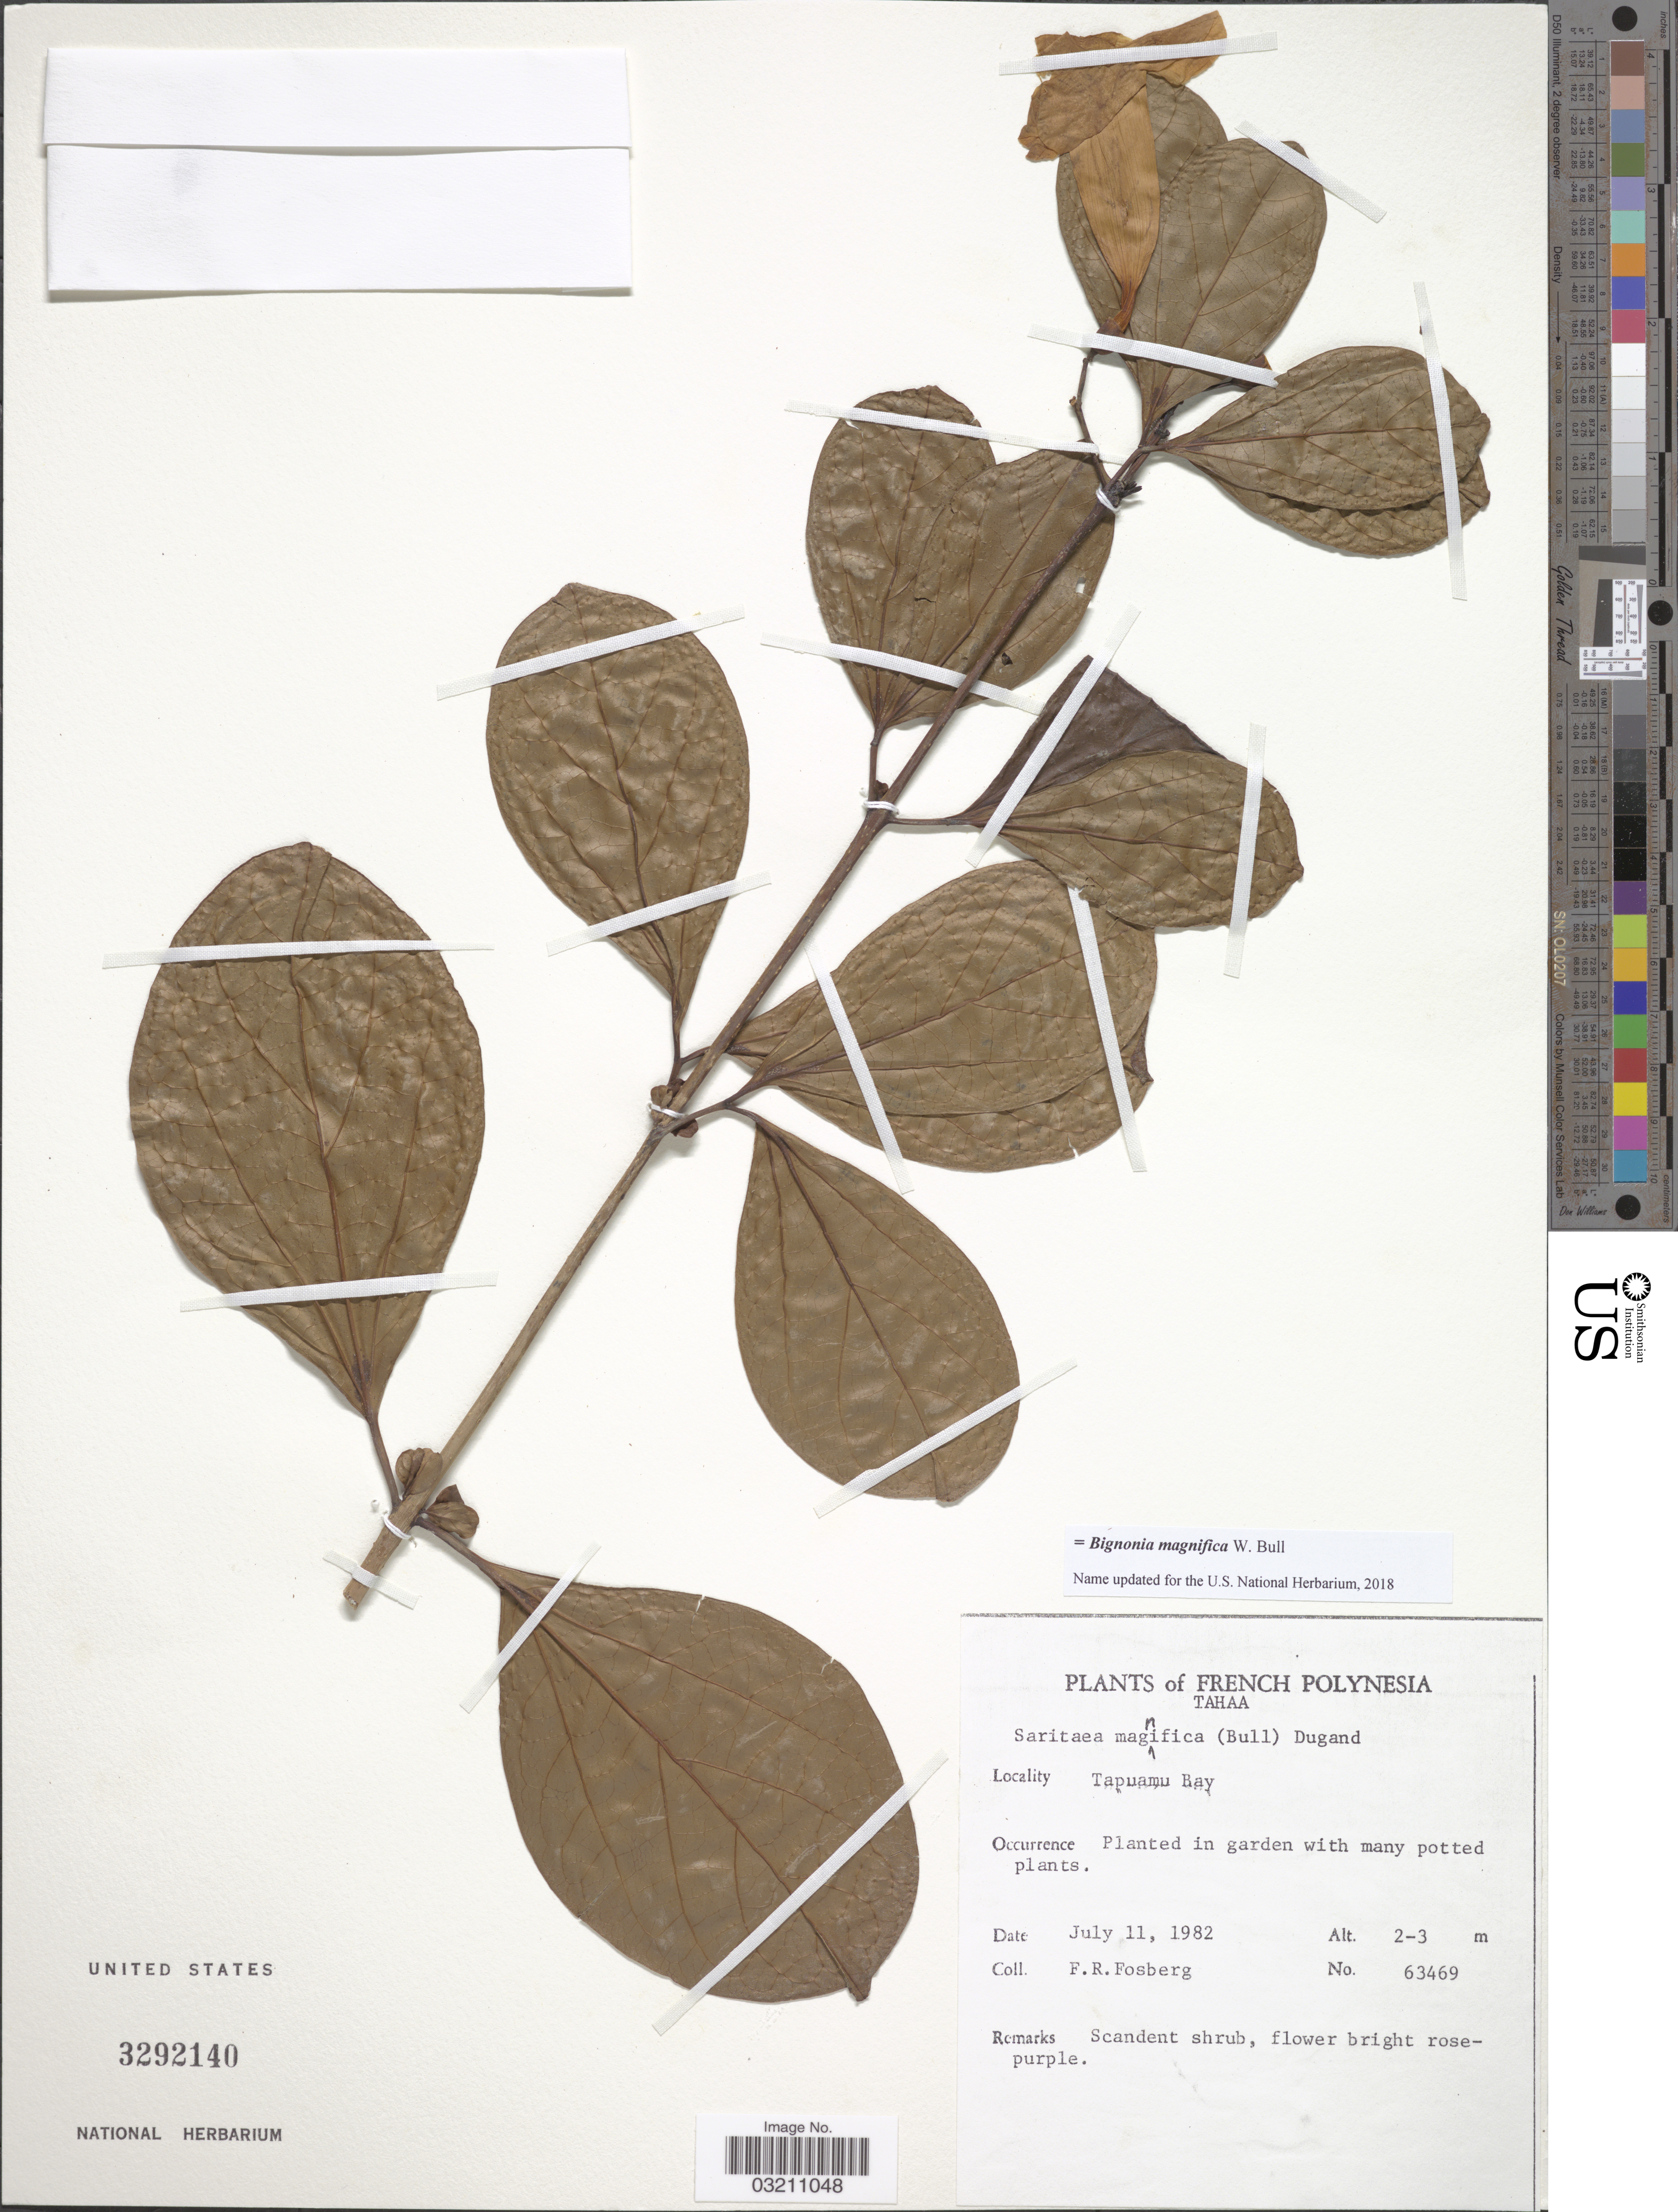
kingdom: Plantae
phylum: Tracheophyta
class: Magnoliopsida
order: Lamiales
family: Bignoniaceae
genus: Bignonia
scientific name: Bignonia magnifica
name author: W. Bull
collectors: F. R. Fosberg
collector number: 63469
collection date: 1982-07-11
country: French Polynesia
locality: Tahaa. Tapuamu Bay.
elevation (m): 2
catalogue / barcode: US 3292140